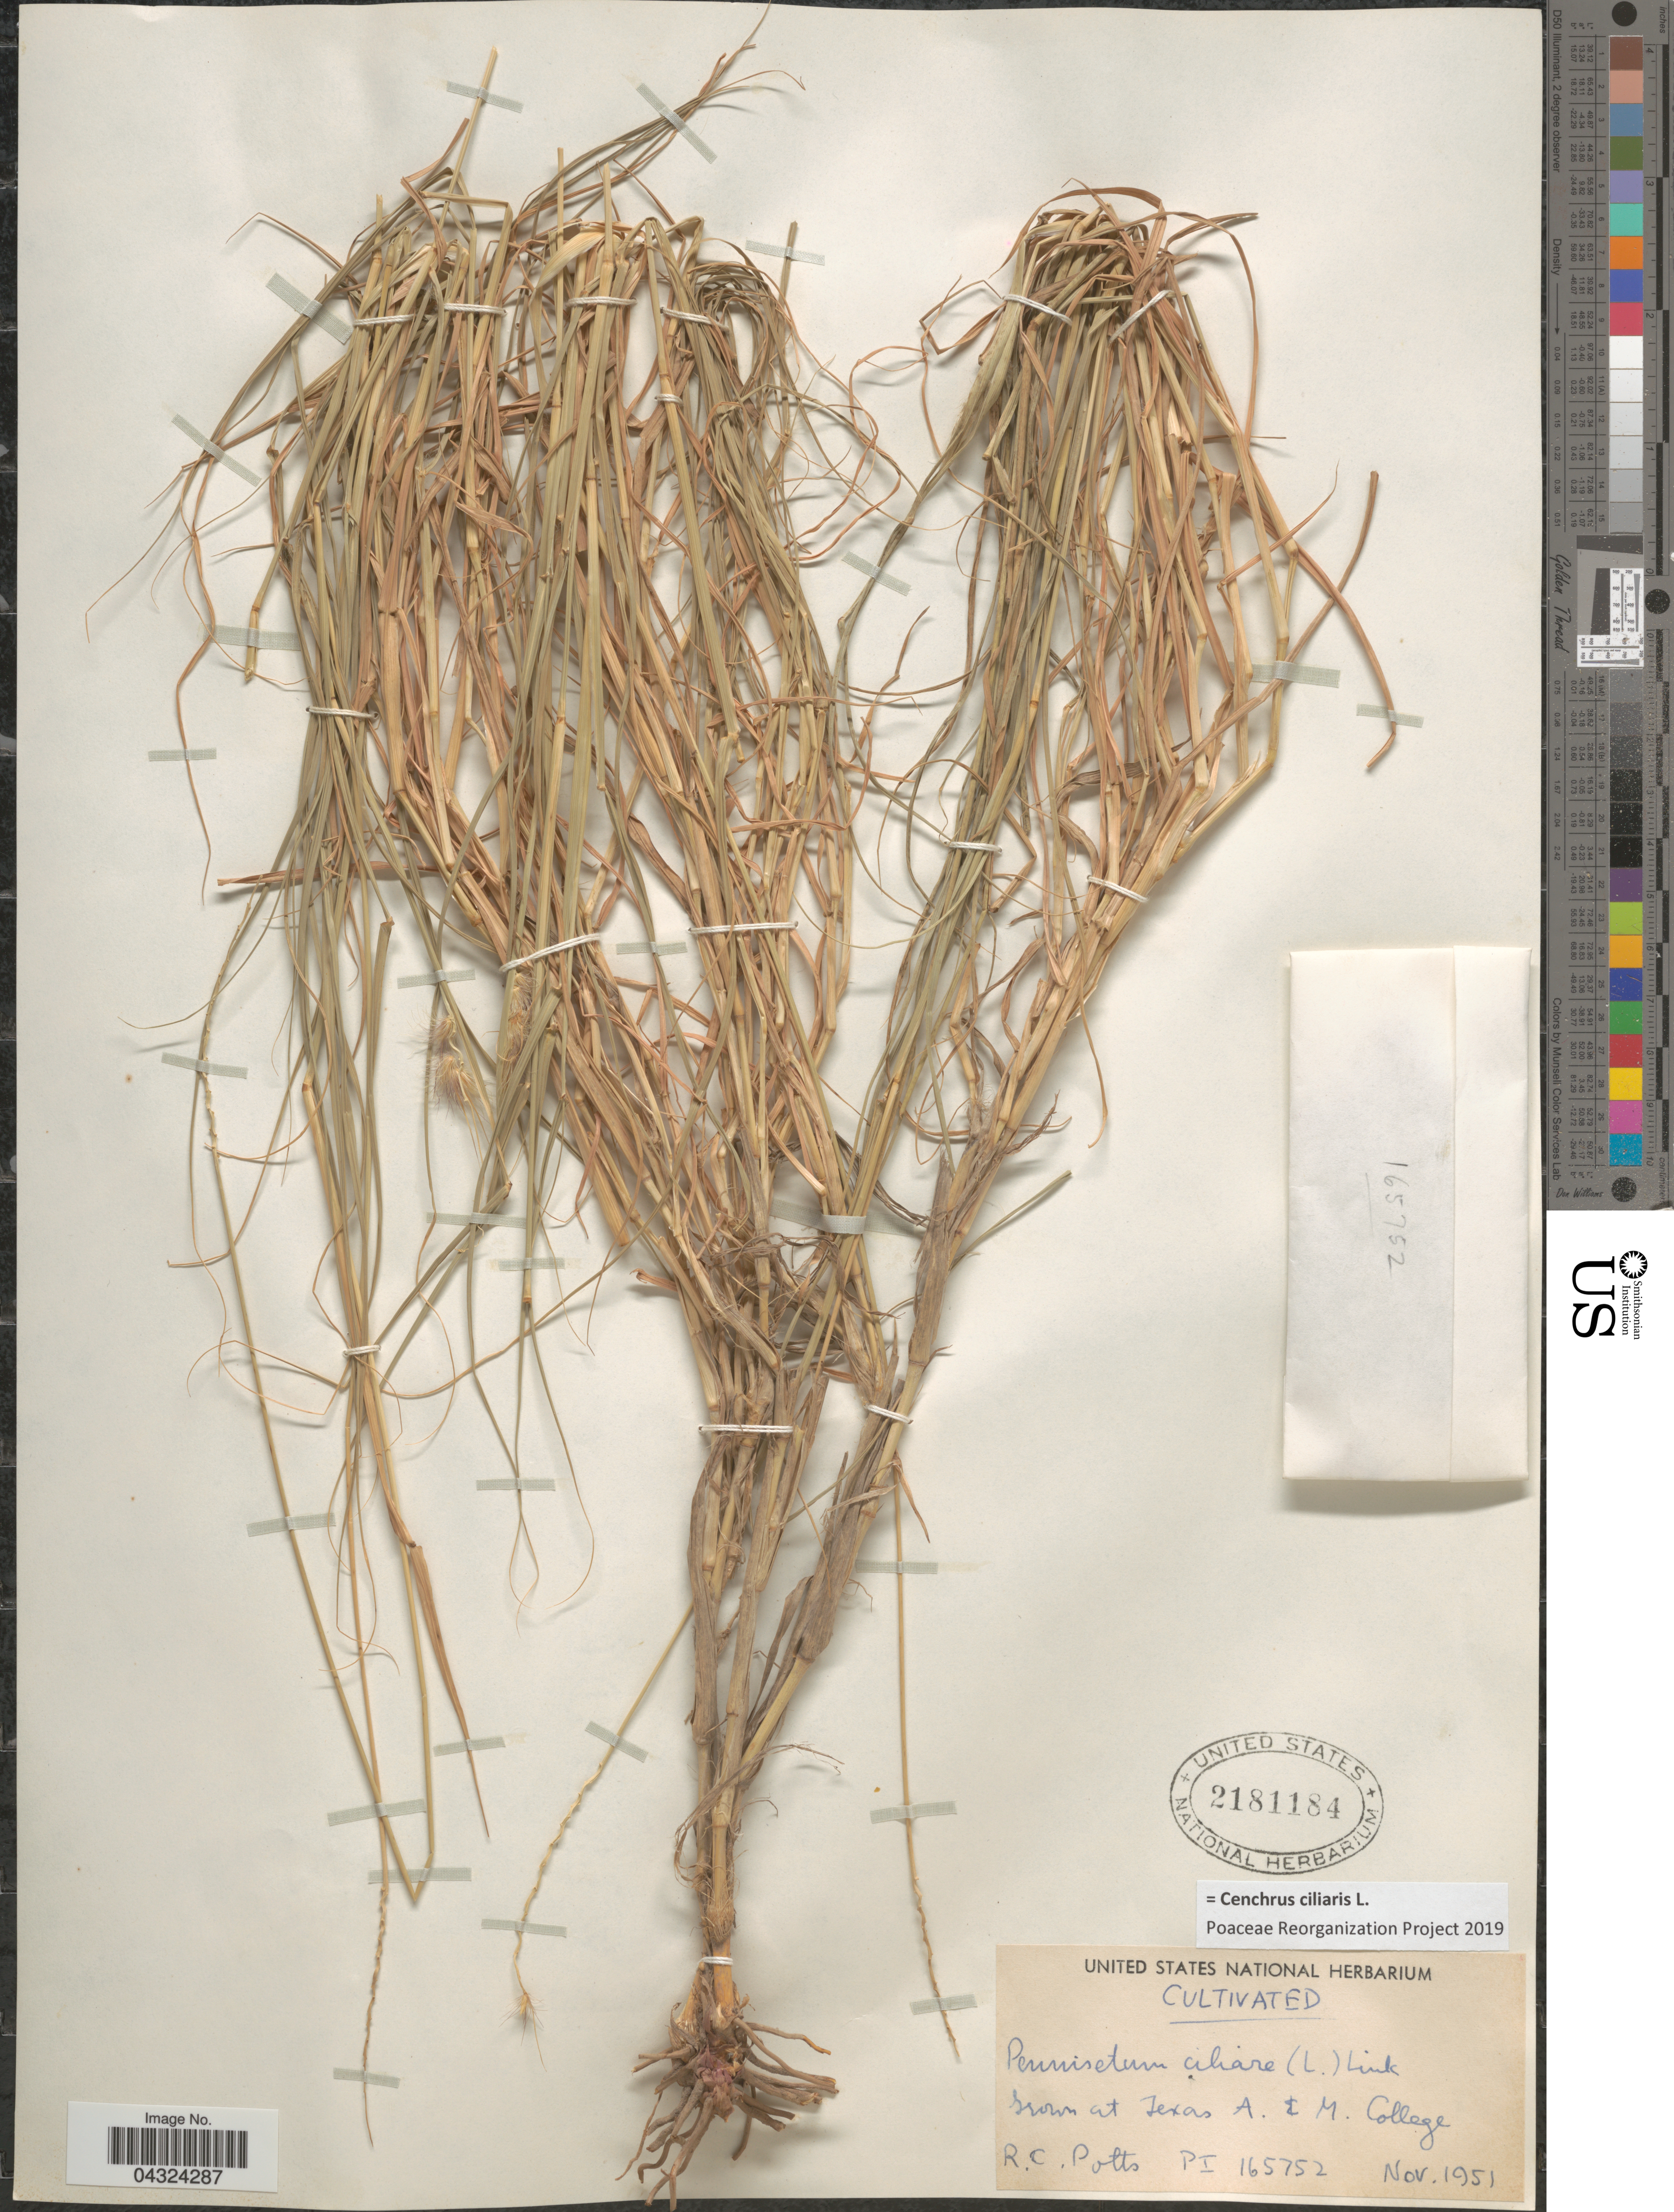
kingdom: Plantae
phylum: Tracheophyta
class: Liliopsida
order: Poales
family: Poaceae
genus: Cenchrus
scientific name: Cenchrus ciliaris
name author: L.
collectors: R. Potts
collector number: PI 165752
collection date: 1951-11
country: United States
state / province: Texas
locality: Grown at Texas A. & M. College.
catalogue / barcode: US 2181184